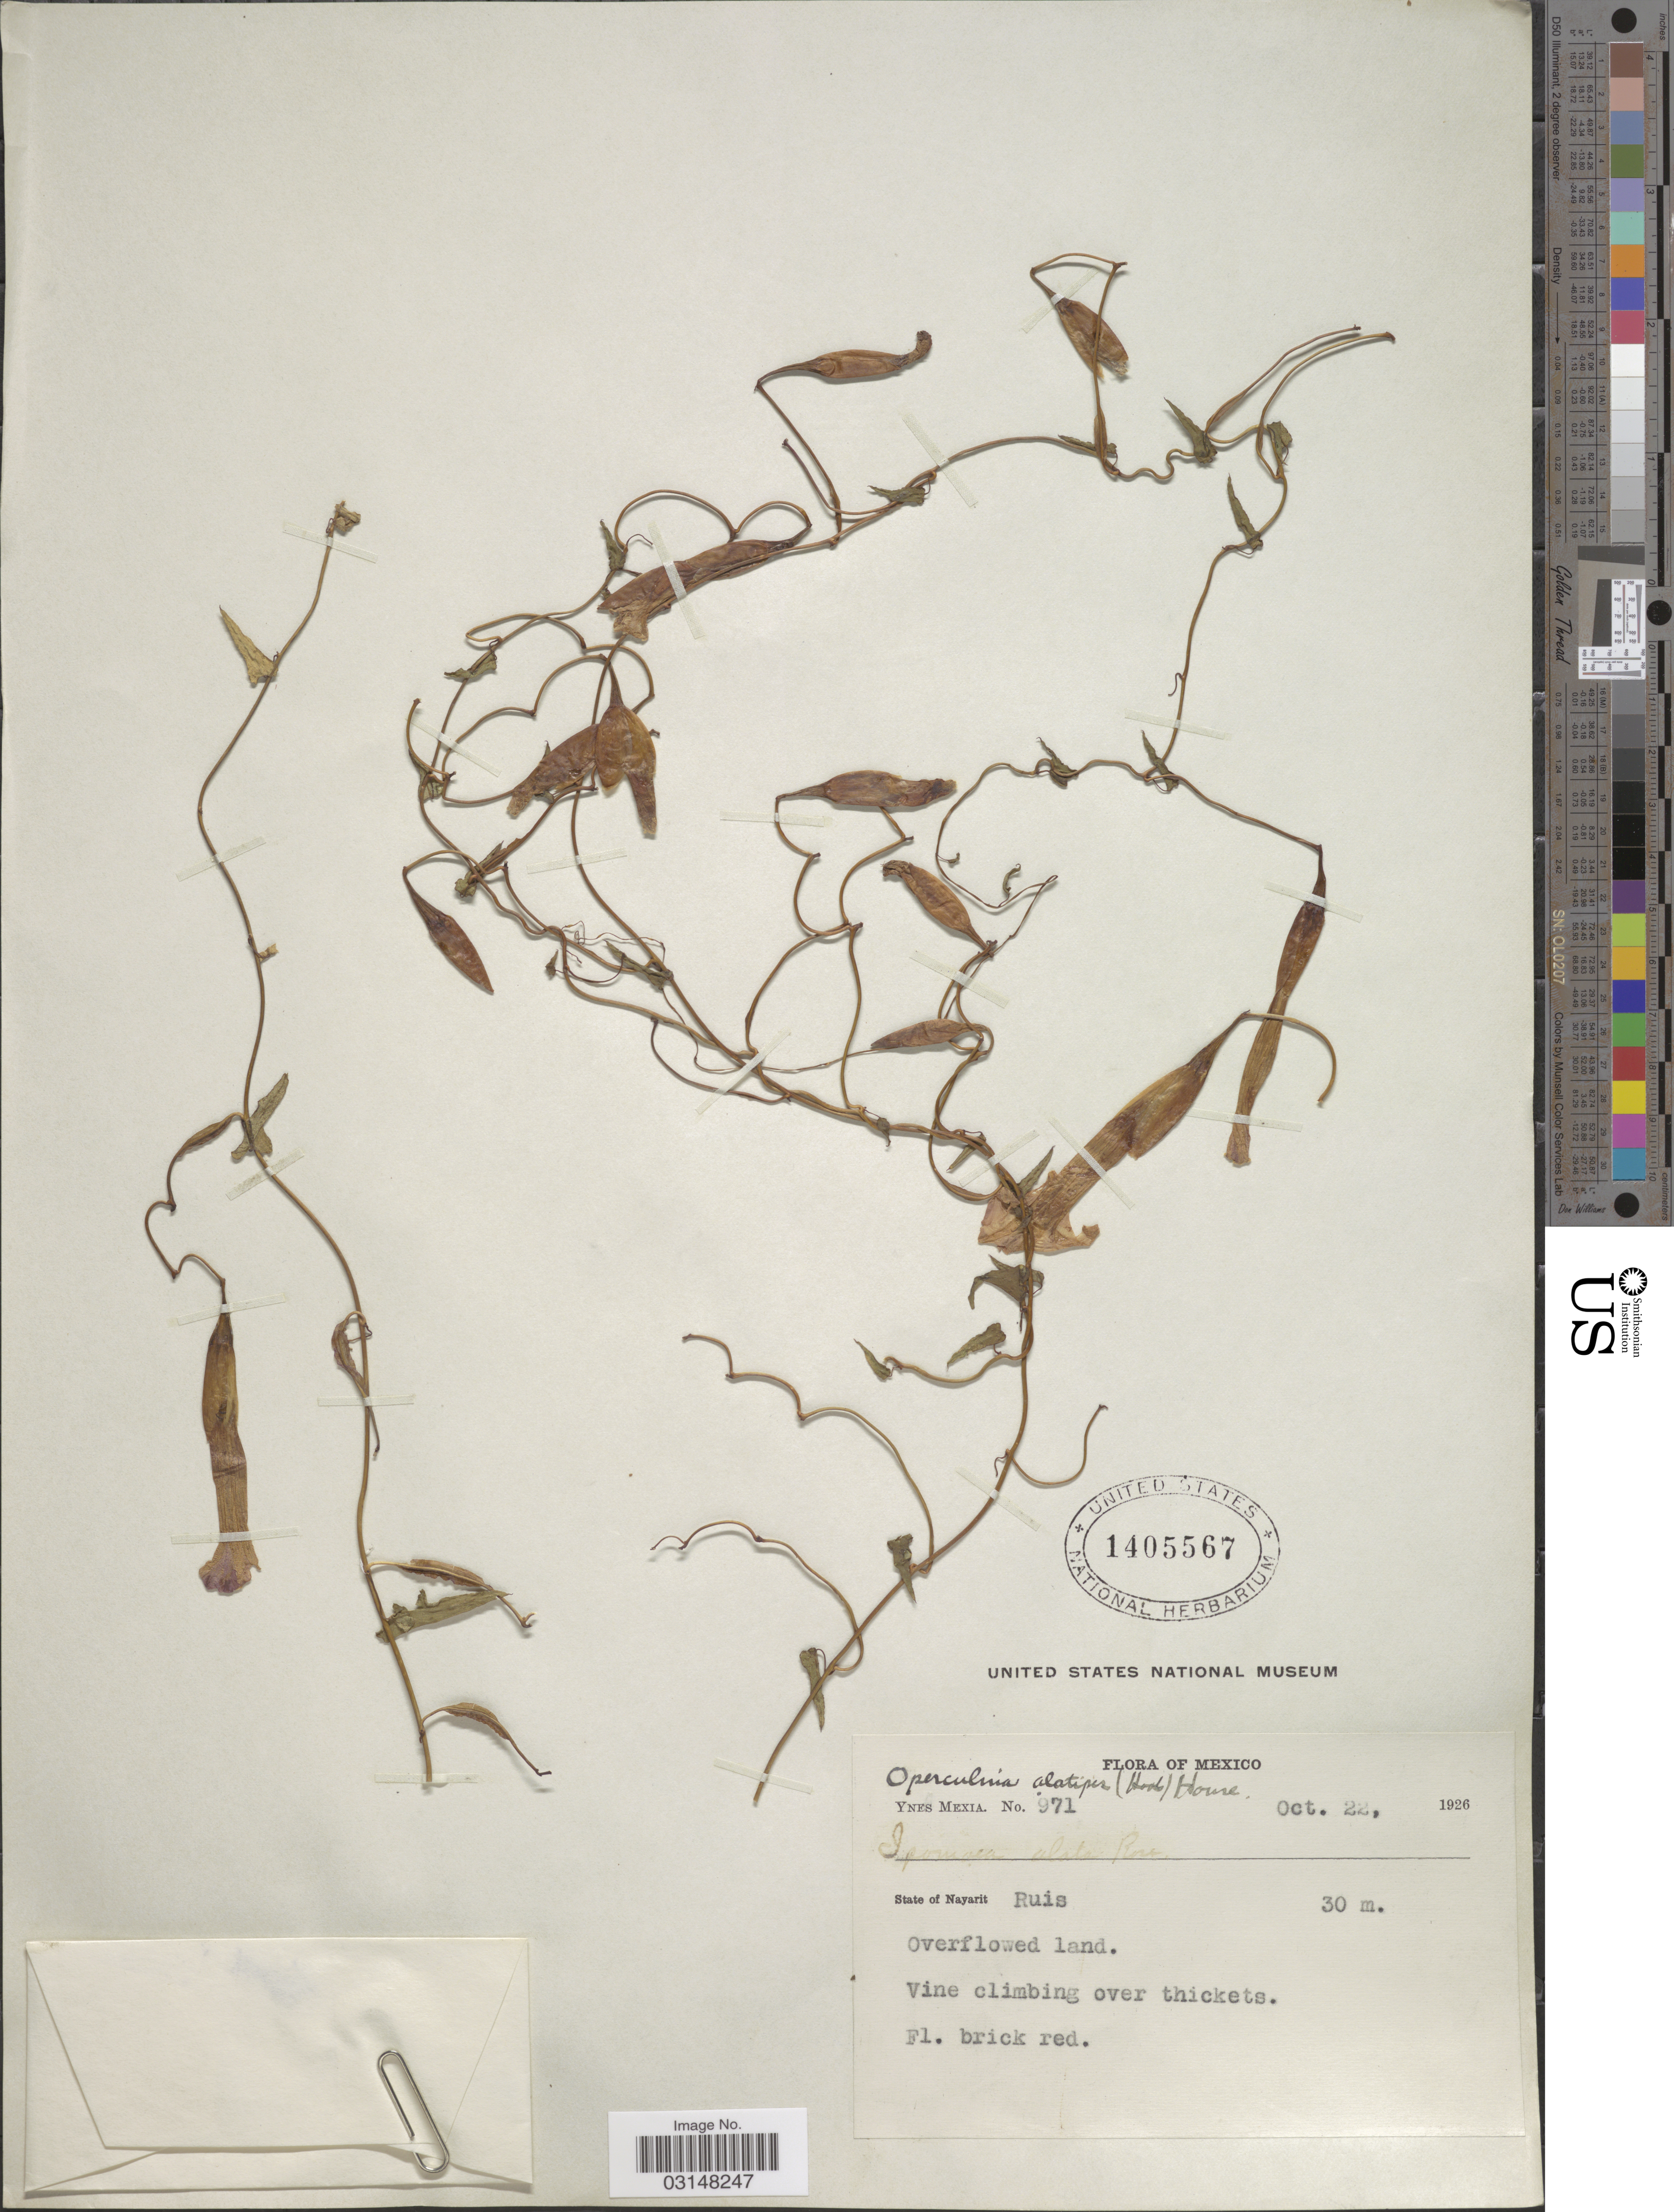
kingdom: Plantae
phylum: Tracheophyta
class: Magnoliopsida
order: Solanales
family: Convolvulaceae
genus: Operculina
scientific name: Operculina pteripes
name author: (G. Don) O'Donell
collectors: Y. Mexia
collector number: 971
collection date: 1926-10-22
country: Mexico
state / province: Nayarit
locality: Ruis.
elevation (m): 30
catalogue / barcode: US 1405567